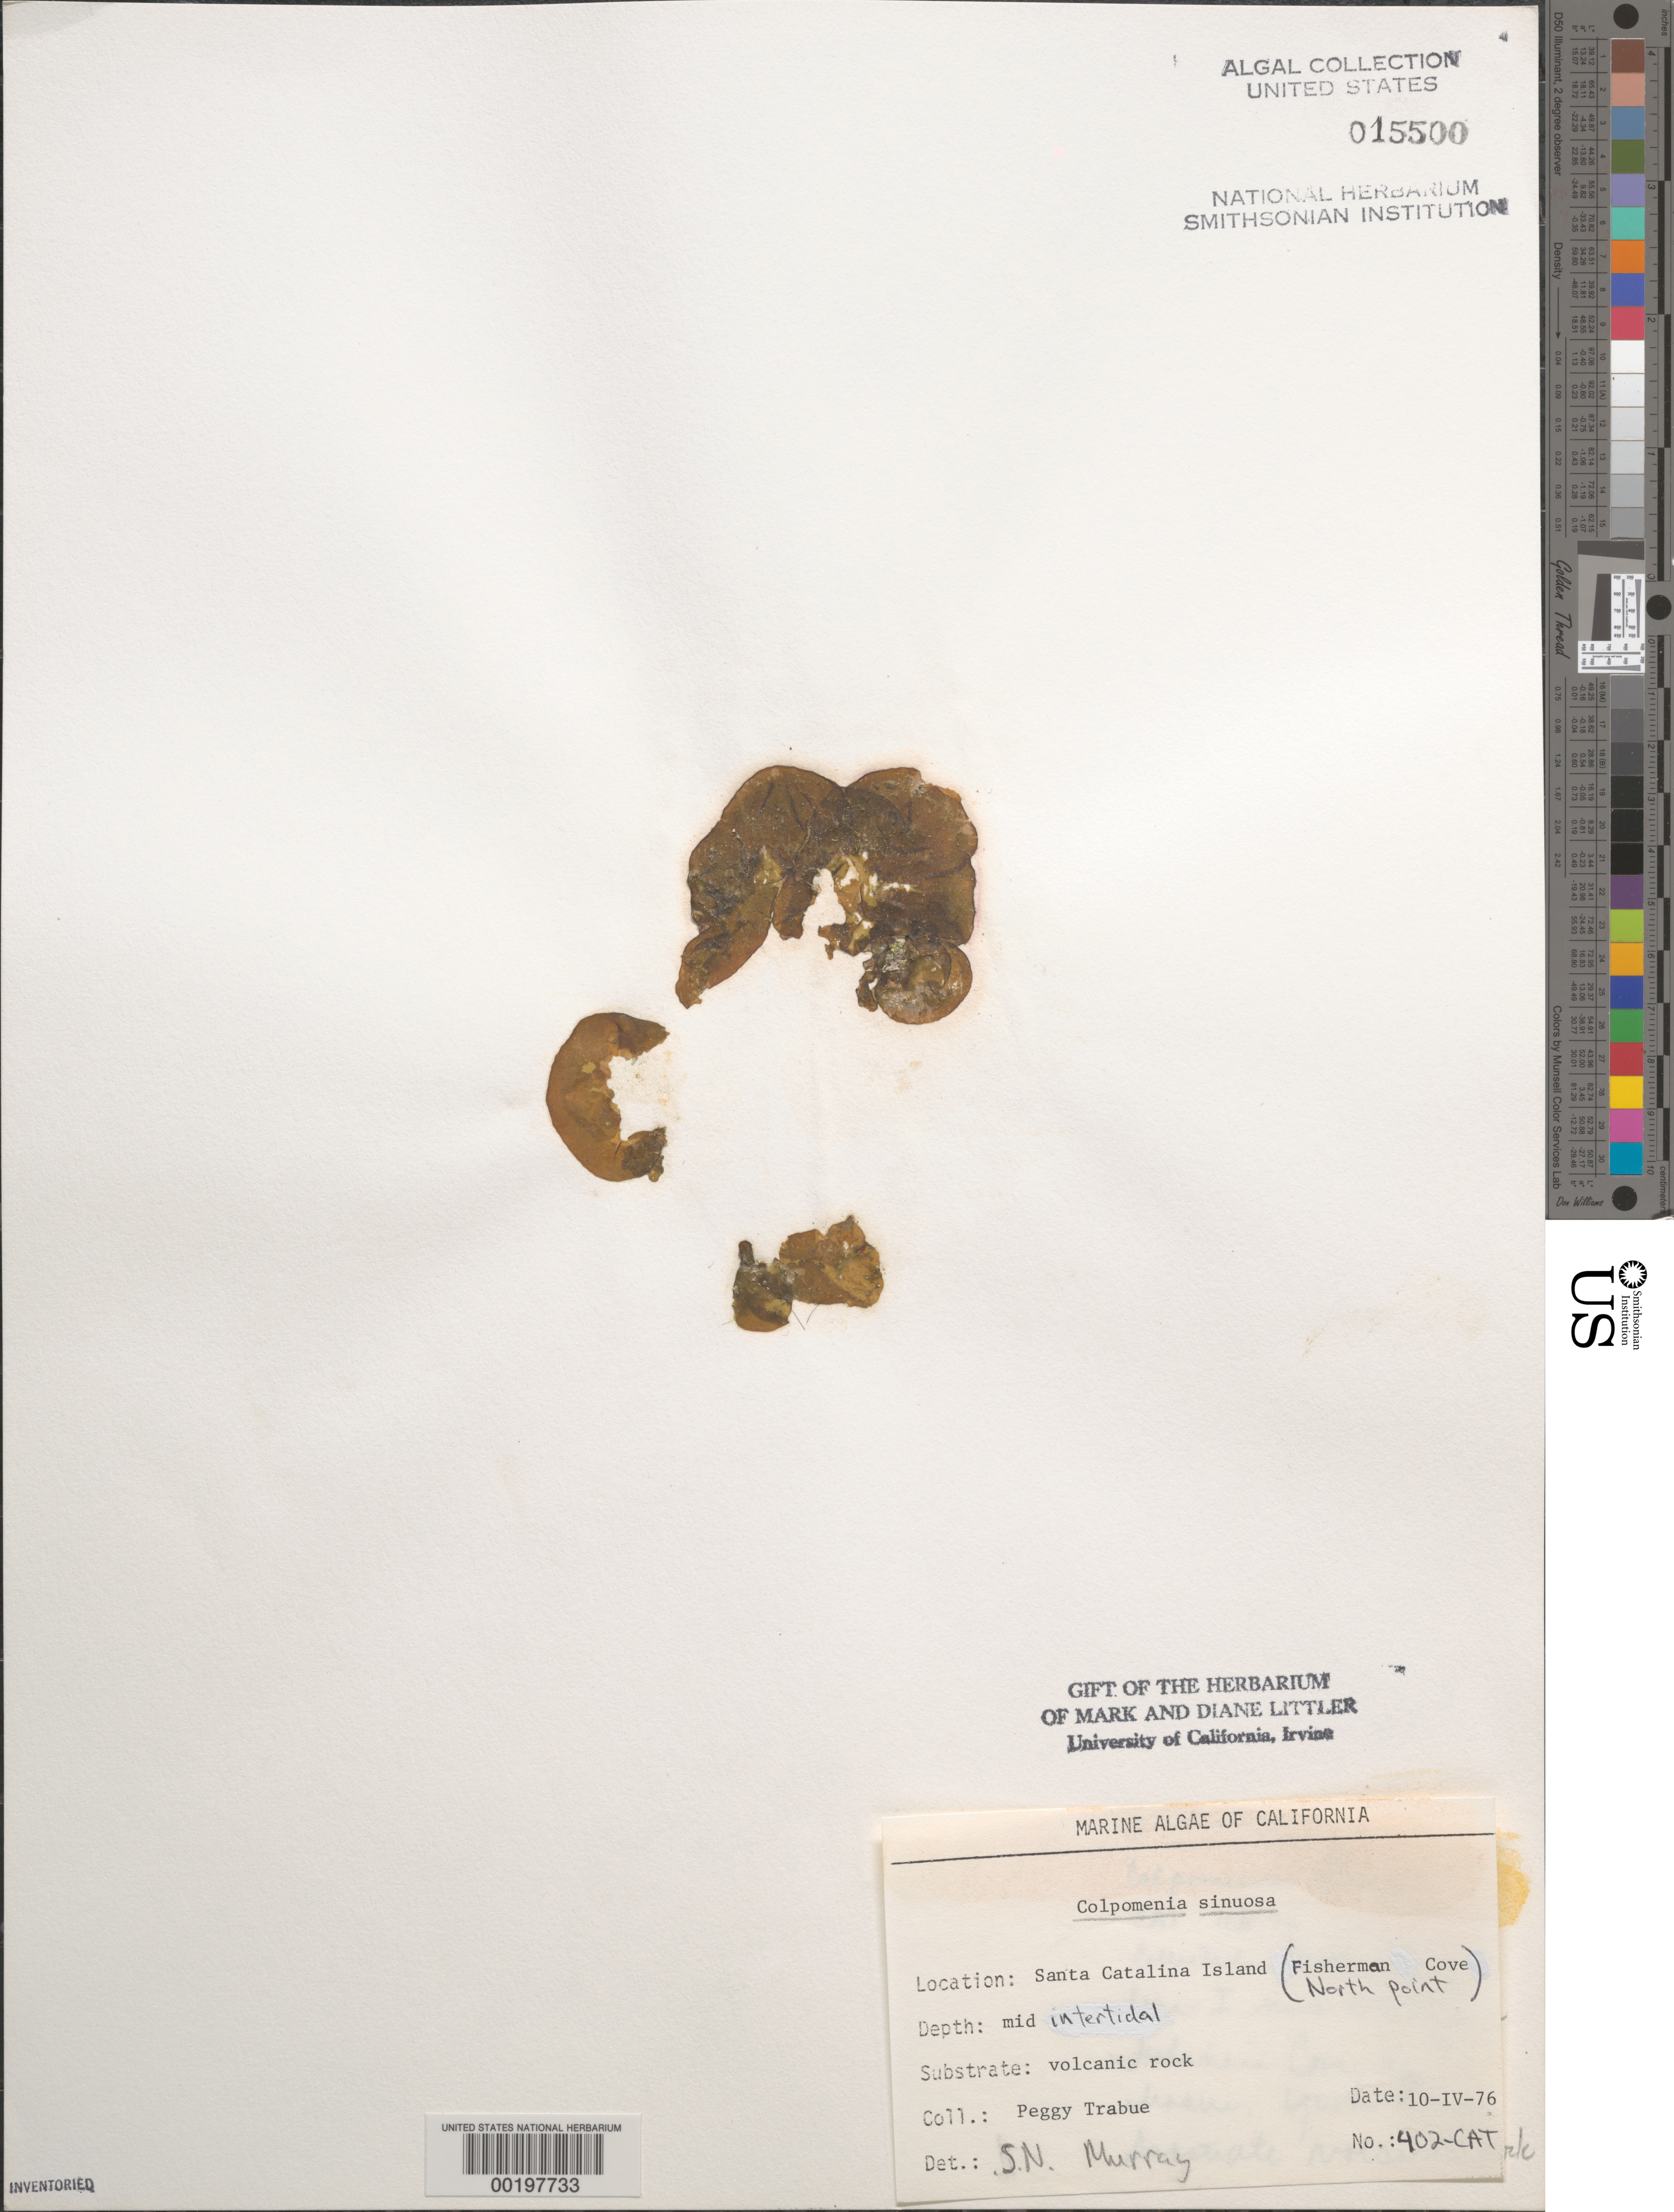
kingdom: Chromista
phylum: Ochrophyta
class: Phaeophyceae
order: Scytosiphonales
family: Scytosiphonaceae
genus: Colpomenia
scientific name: Colpomenia sinuosa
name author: (K. Mert. ex Roth) Derbes & Solier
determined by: Murray, S. N.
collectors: P. J. Trabue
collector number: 402-cat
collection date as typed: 10 Apr 1976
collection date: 1976-04-10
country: United States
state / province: California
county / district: Los Angeles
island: Santa Catalina Island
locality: Fisherman Cove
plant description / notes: BLM-SOCALBIGHT Rocky Intertidal Survey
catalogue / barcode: US 15500